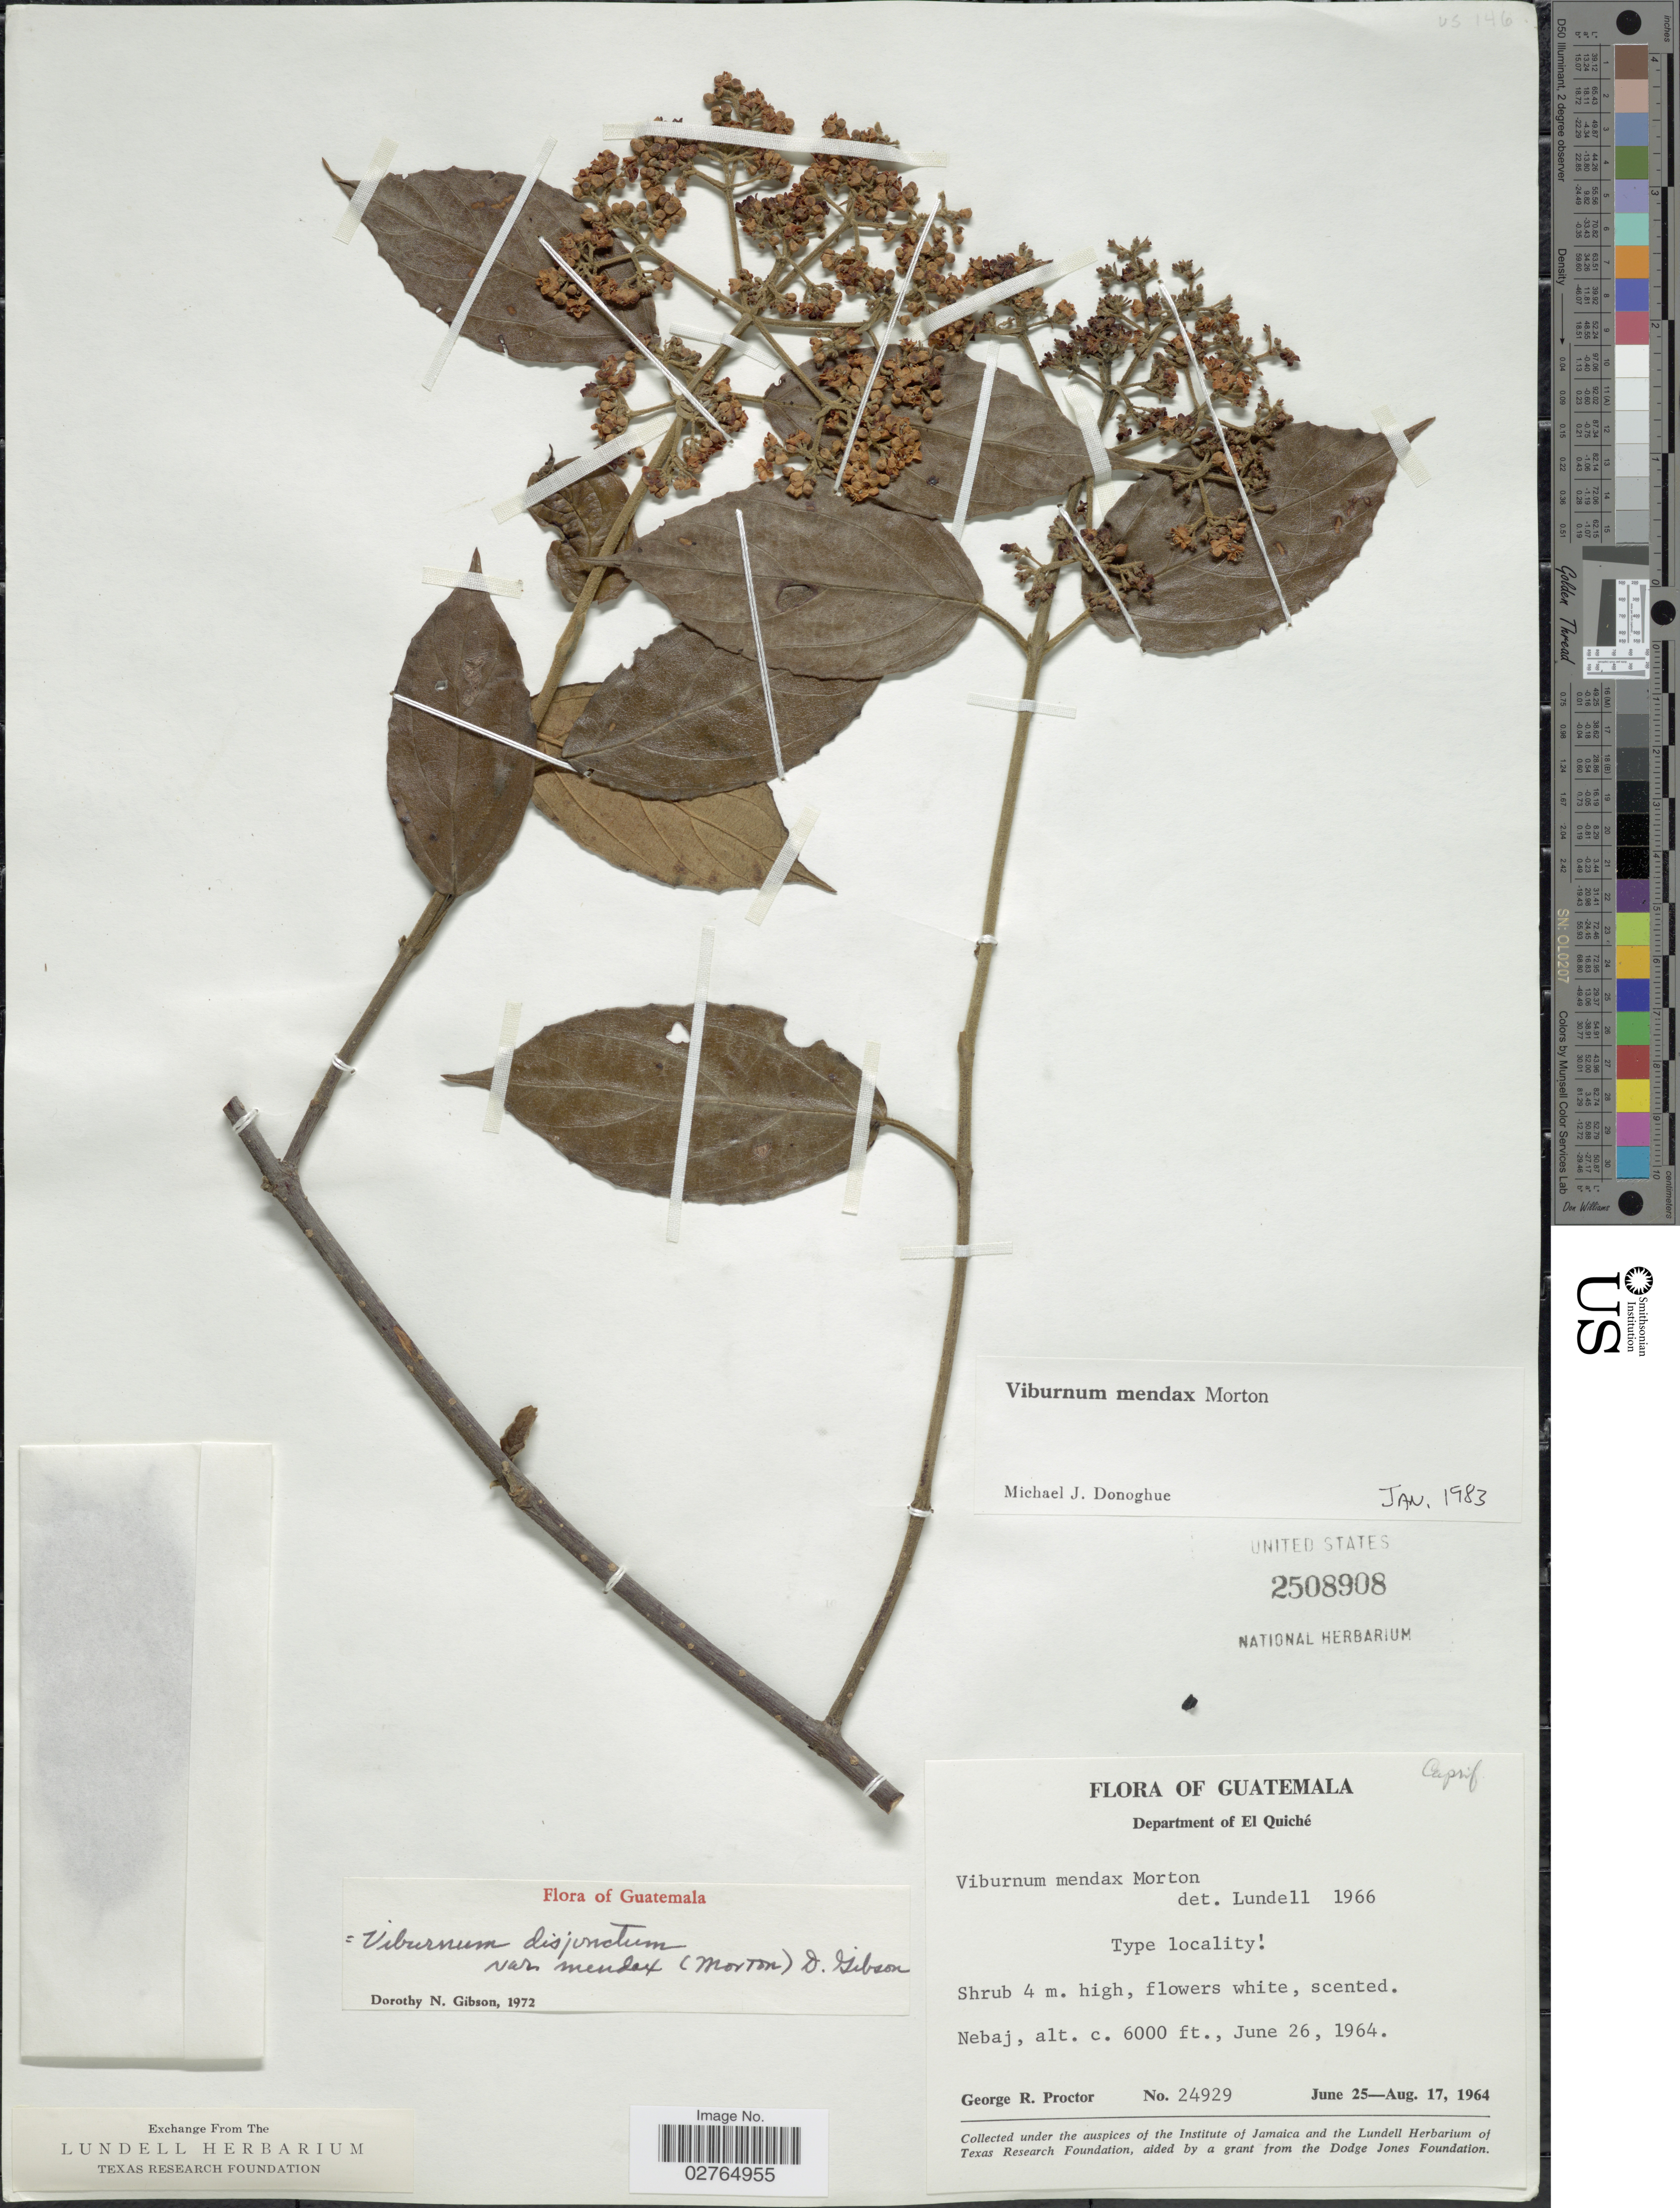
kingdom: Plantae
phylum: Tracheophyta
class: Magnoliopsida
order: Dipsacales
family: Viburnaceae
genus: Viburnum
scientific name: Viburnum mendax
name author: C.V. Morton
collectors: G. R. Proctor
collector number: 24929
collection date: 1964-06-26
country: Guatemala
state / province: El Quiché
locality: Department of El Quiché. Nebaj.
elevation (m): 1829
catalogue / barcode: US 2508908